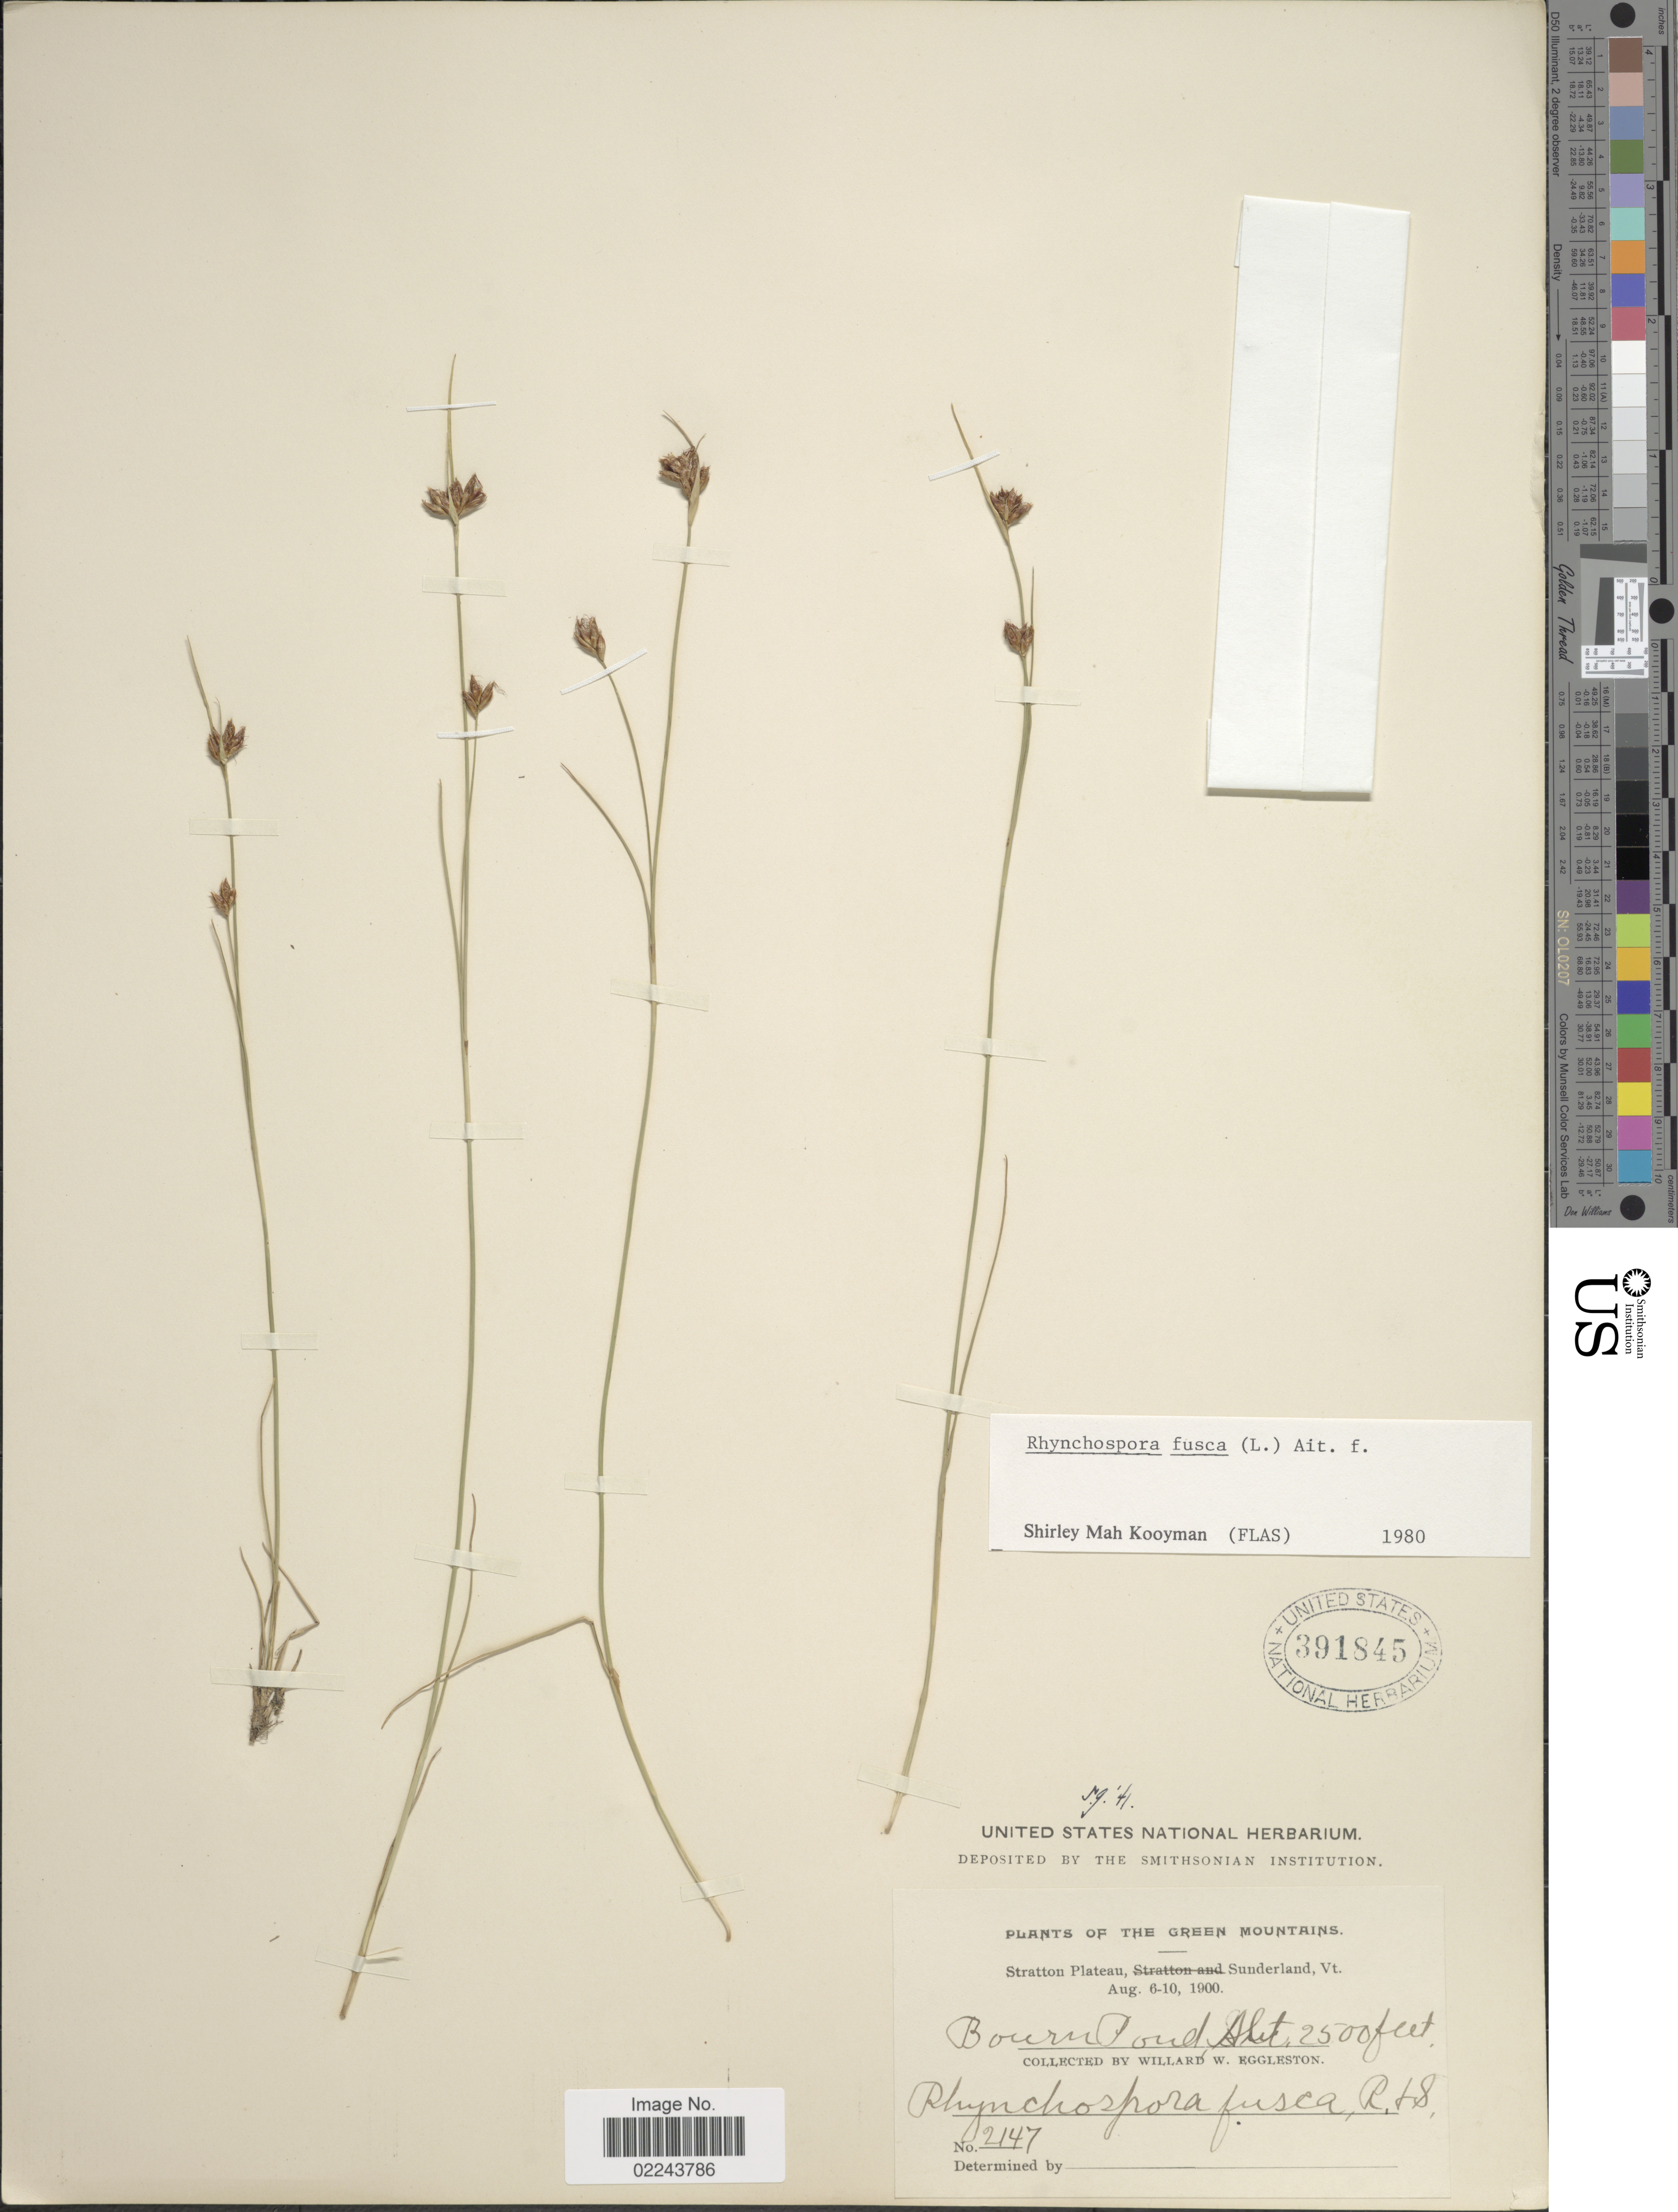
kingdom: Plantae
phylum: Tracheophyta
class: Liliopsida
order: Poales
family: Cyperaceae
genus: Rhynchospora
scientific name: Rhynchospora fusca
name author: (L.) W.T. Aiton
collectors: W. W. Eggleston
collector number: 2147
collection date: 1900-08-06/1900-08-10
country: United States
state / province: Vermont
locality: The Green Mountains, Stratton Plateau, Sunderland, Vt.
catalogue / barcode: US 391845